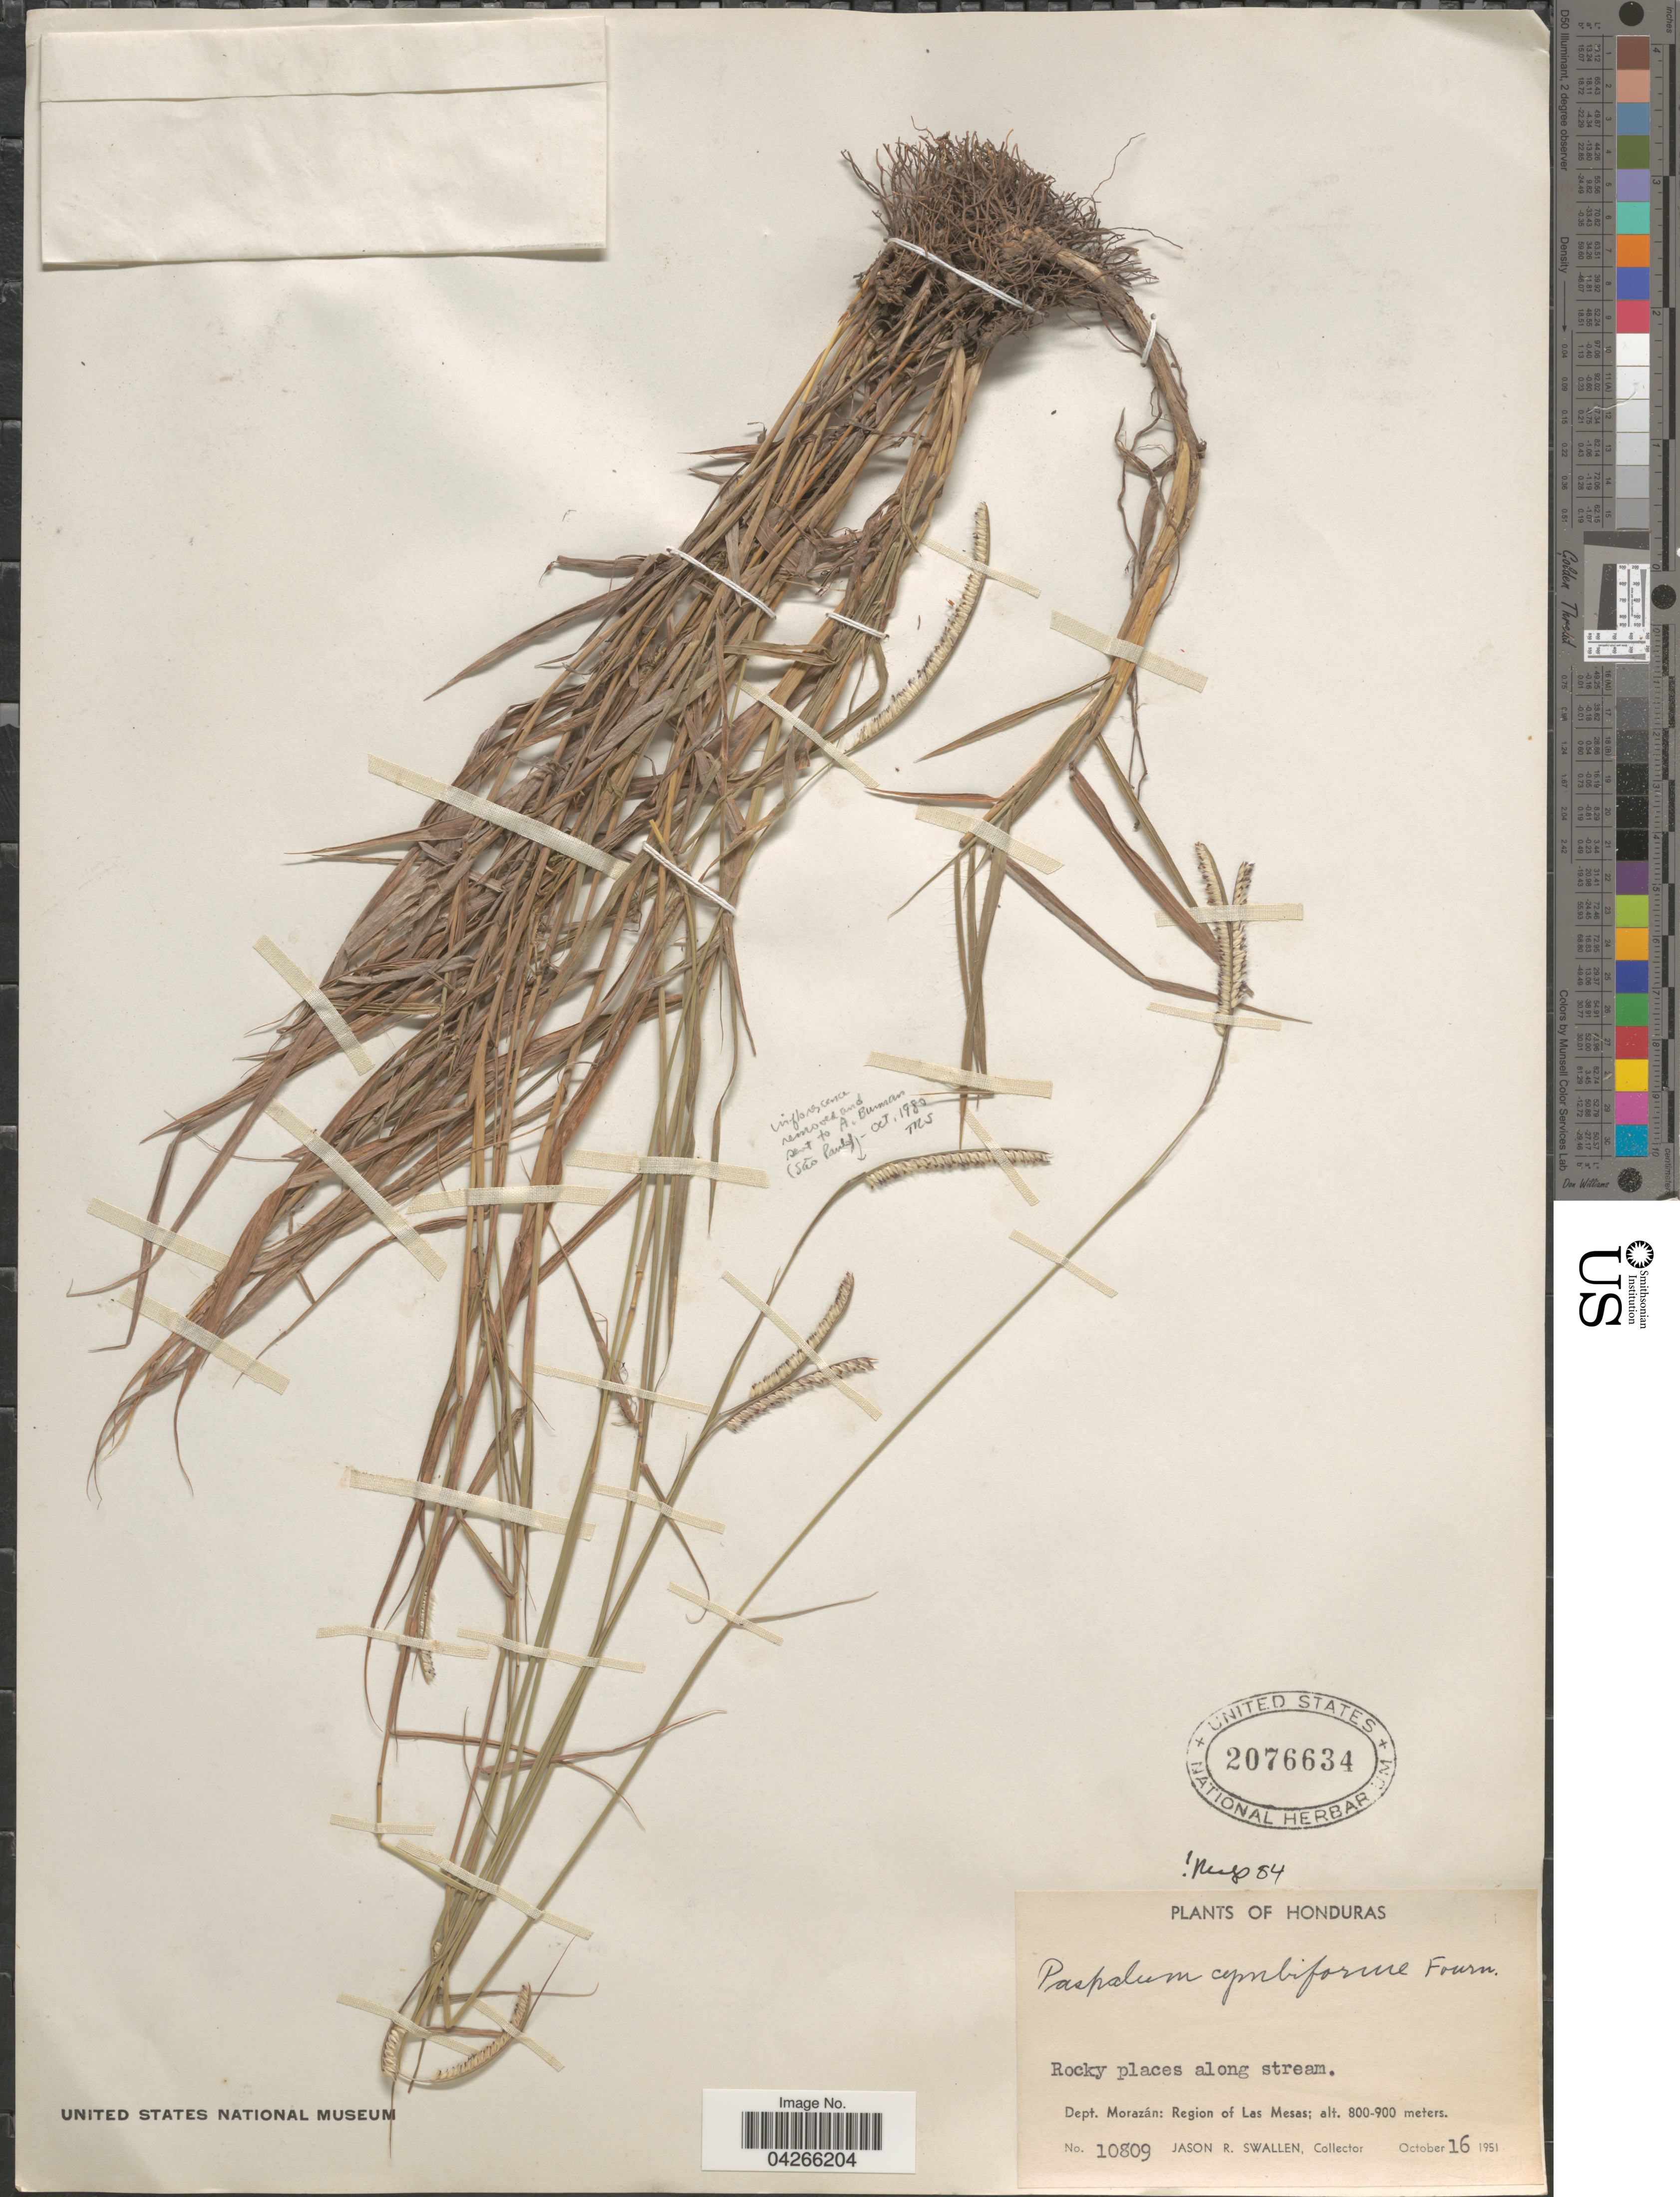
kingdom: Plantae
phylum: Tracheophyta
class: Liliopsida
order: Poales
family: Poaceae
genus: Paspalum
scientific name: Paspalum cymbiforme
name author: E. Fourn.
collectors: J. R. Swallen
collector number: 10809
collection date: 1951-10-16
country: Honduras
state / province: Fco. Morazán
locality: Rocky places along stream. Dept. Morazán: Region of Las Mesas.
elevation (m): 800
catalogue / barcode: US 2076634